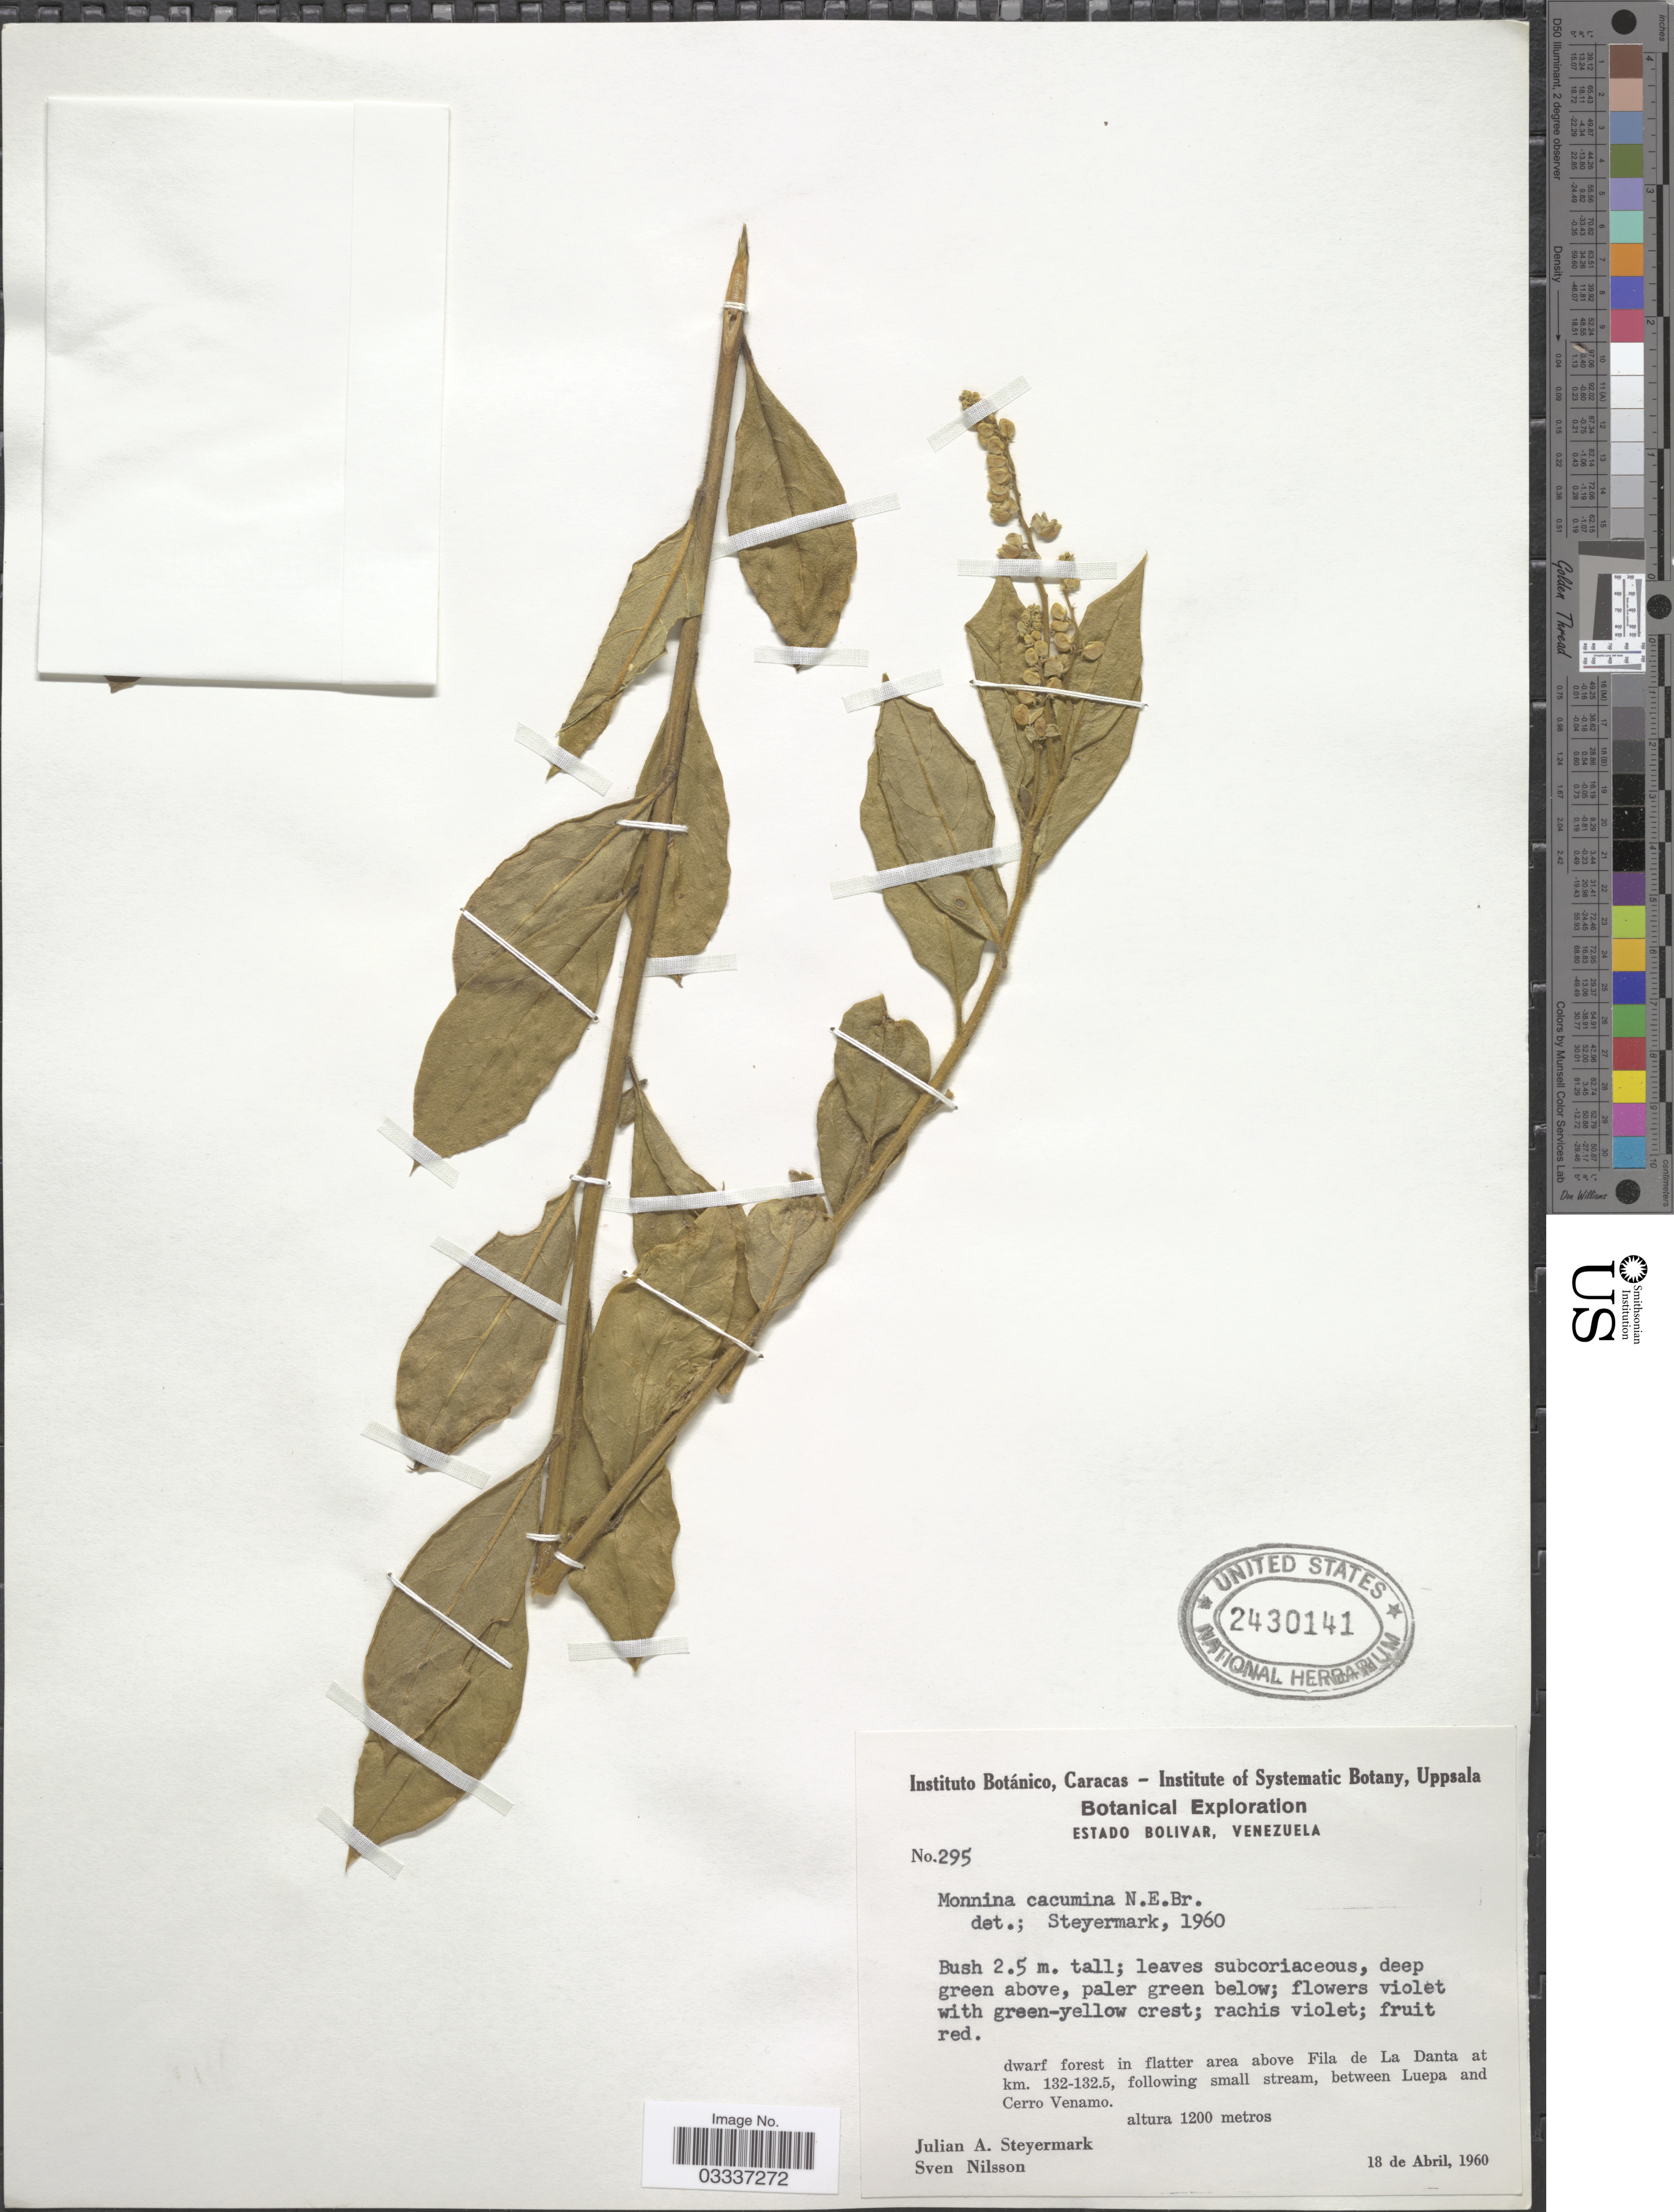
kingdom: Plantae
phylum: Tracheophyta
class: Magnoliopsida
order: Fabales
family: Polygalaceae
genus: Monnina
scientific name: Monnina cacumina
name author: N.E. Br.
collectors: J. Steyermark & S. Nilsson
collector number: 295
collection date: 1960-04-18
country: Venezuela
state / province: Bolivar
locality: Dwarf forest in flatter area above Fila de La Danta at km. 132-132.5, following small stream, between Luepa and Cerro Venamo.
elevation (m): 1200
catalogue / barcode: US 2430141